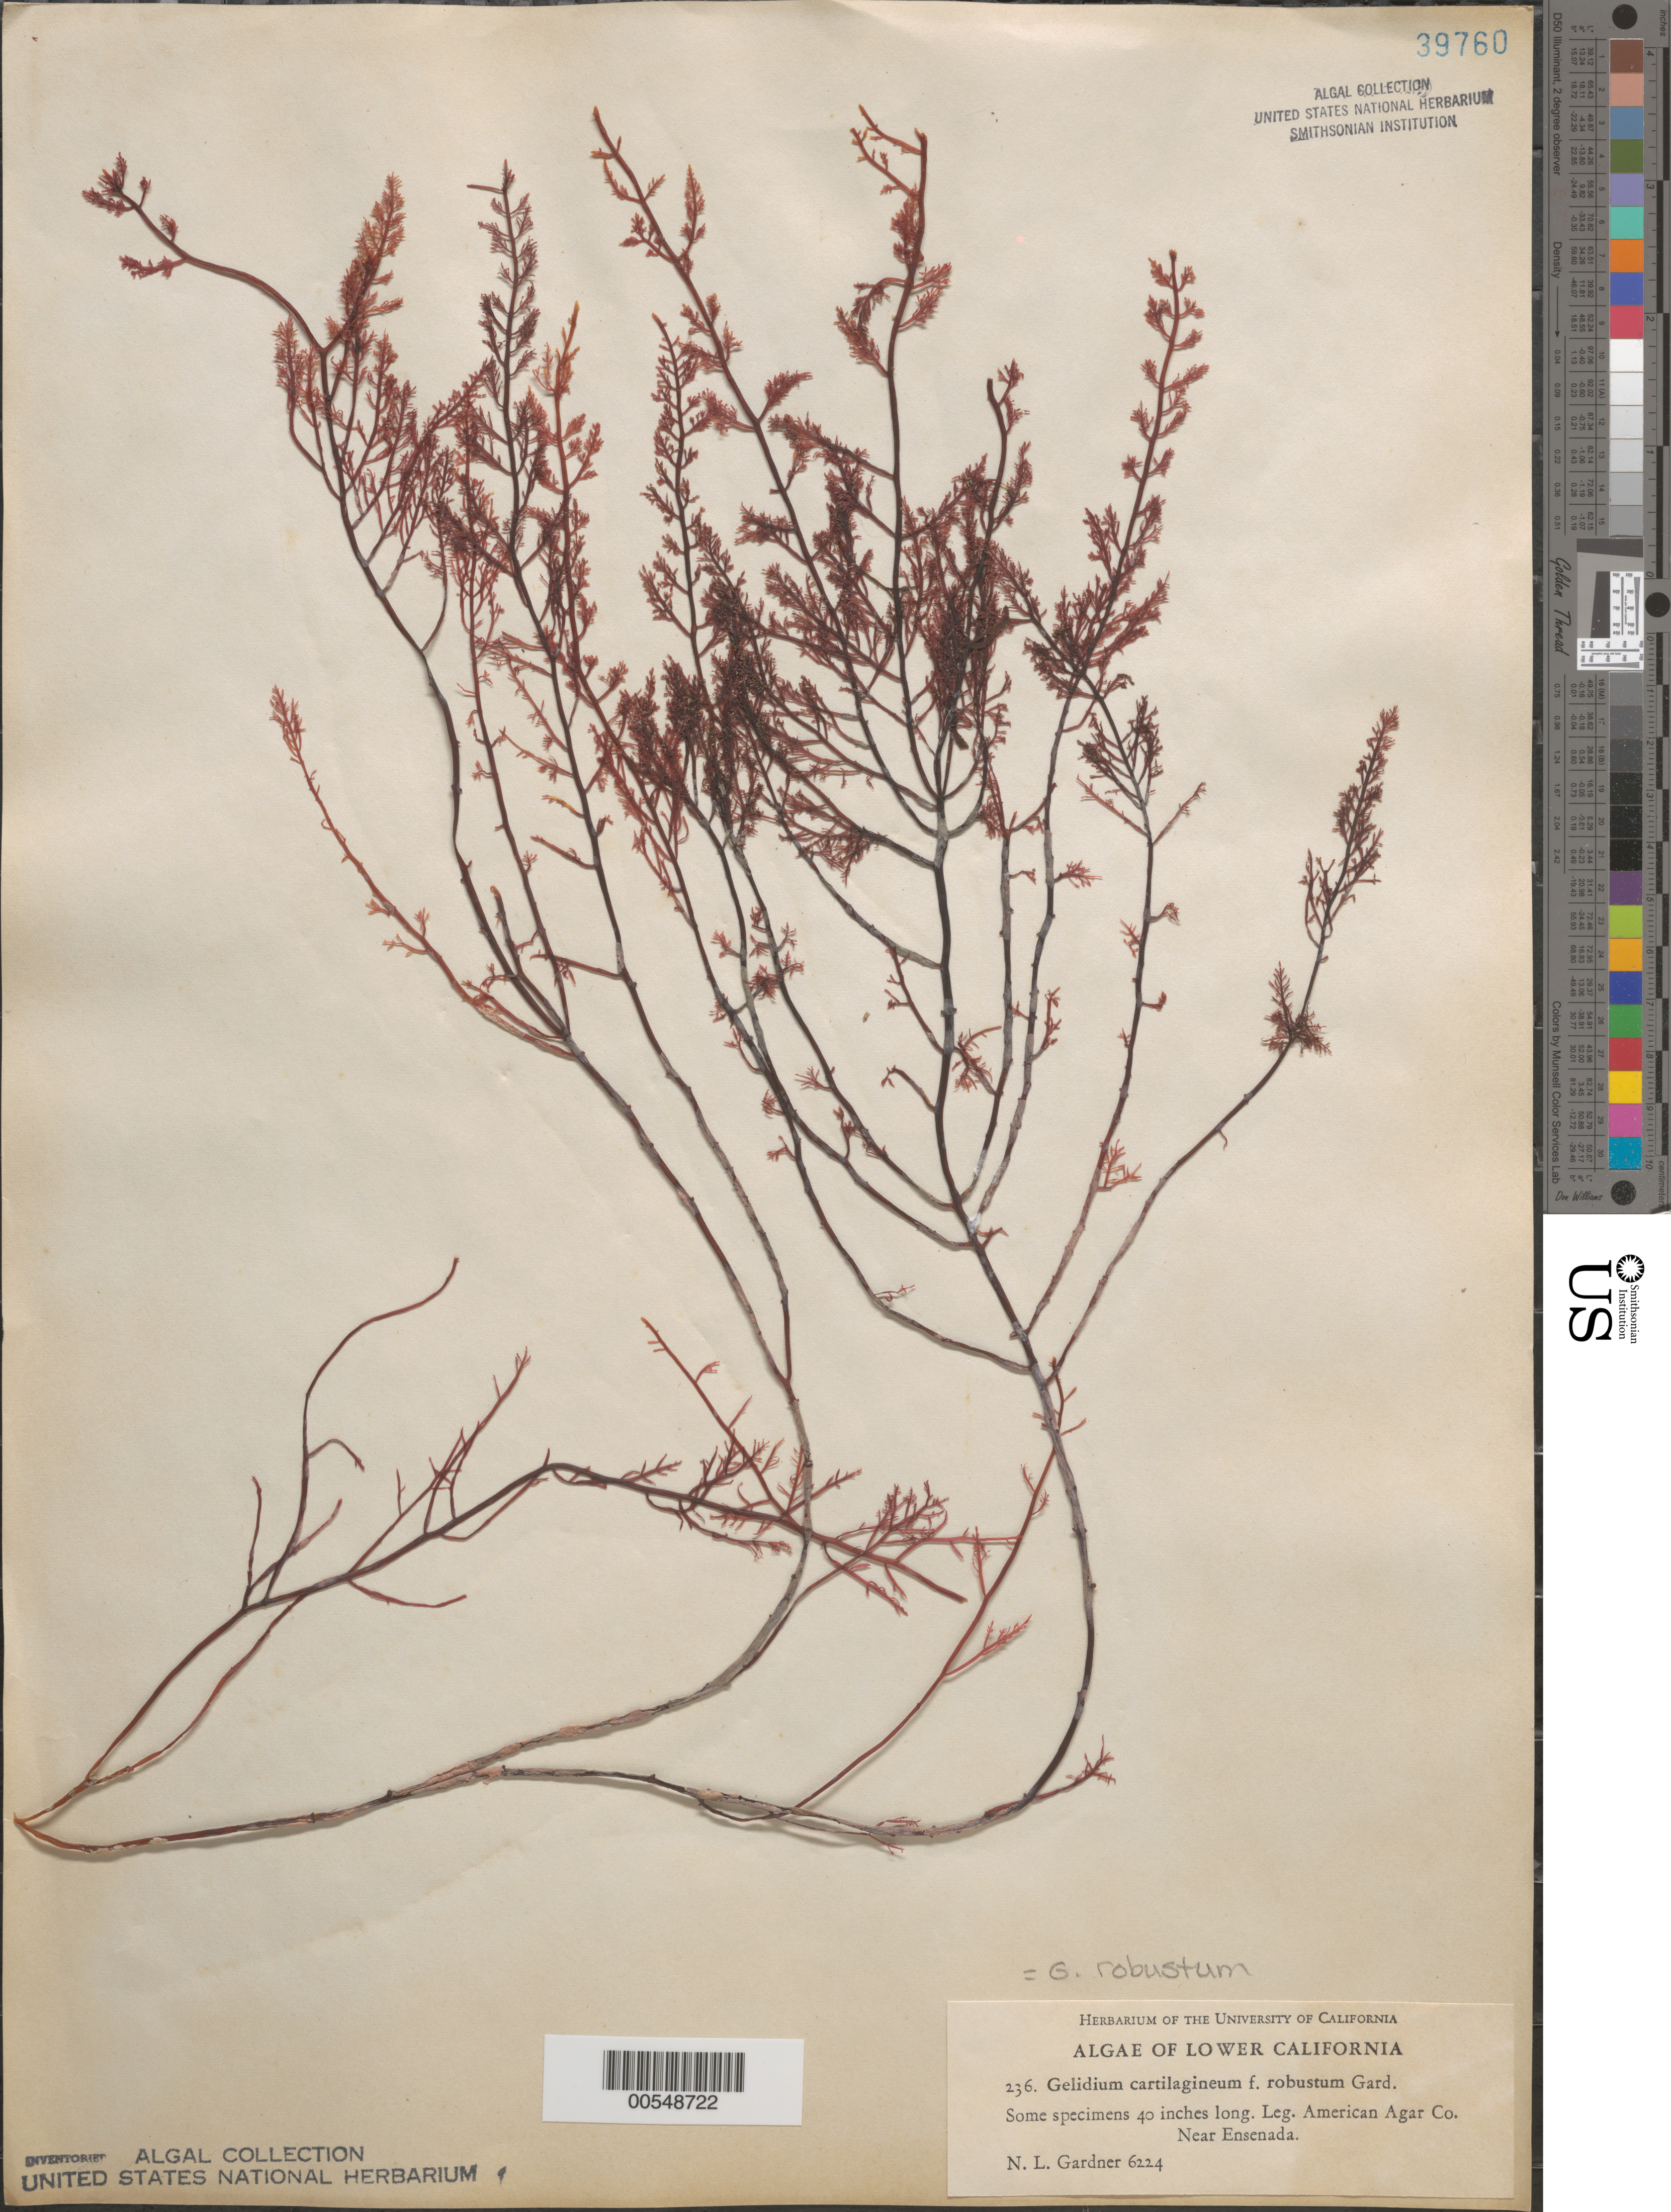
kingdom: Plantae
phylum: Rhodophyta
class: Florideophyceae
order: Gelidiales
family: Gelidiaceae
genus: Gelidium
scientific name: Gelidium robustum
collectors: American Agar Company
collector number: NLG 6224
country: Mexico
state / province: Baja California Norte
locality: Near Ensenada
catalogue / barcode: US 39760